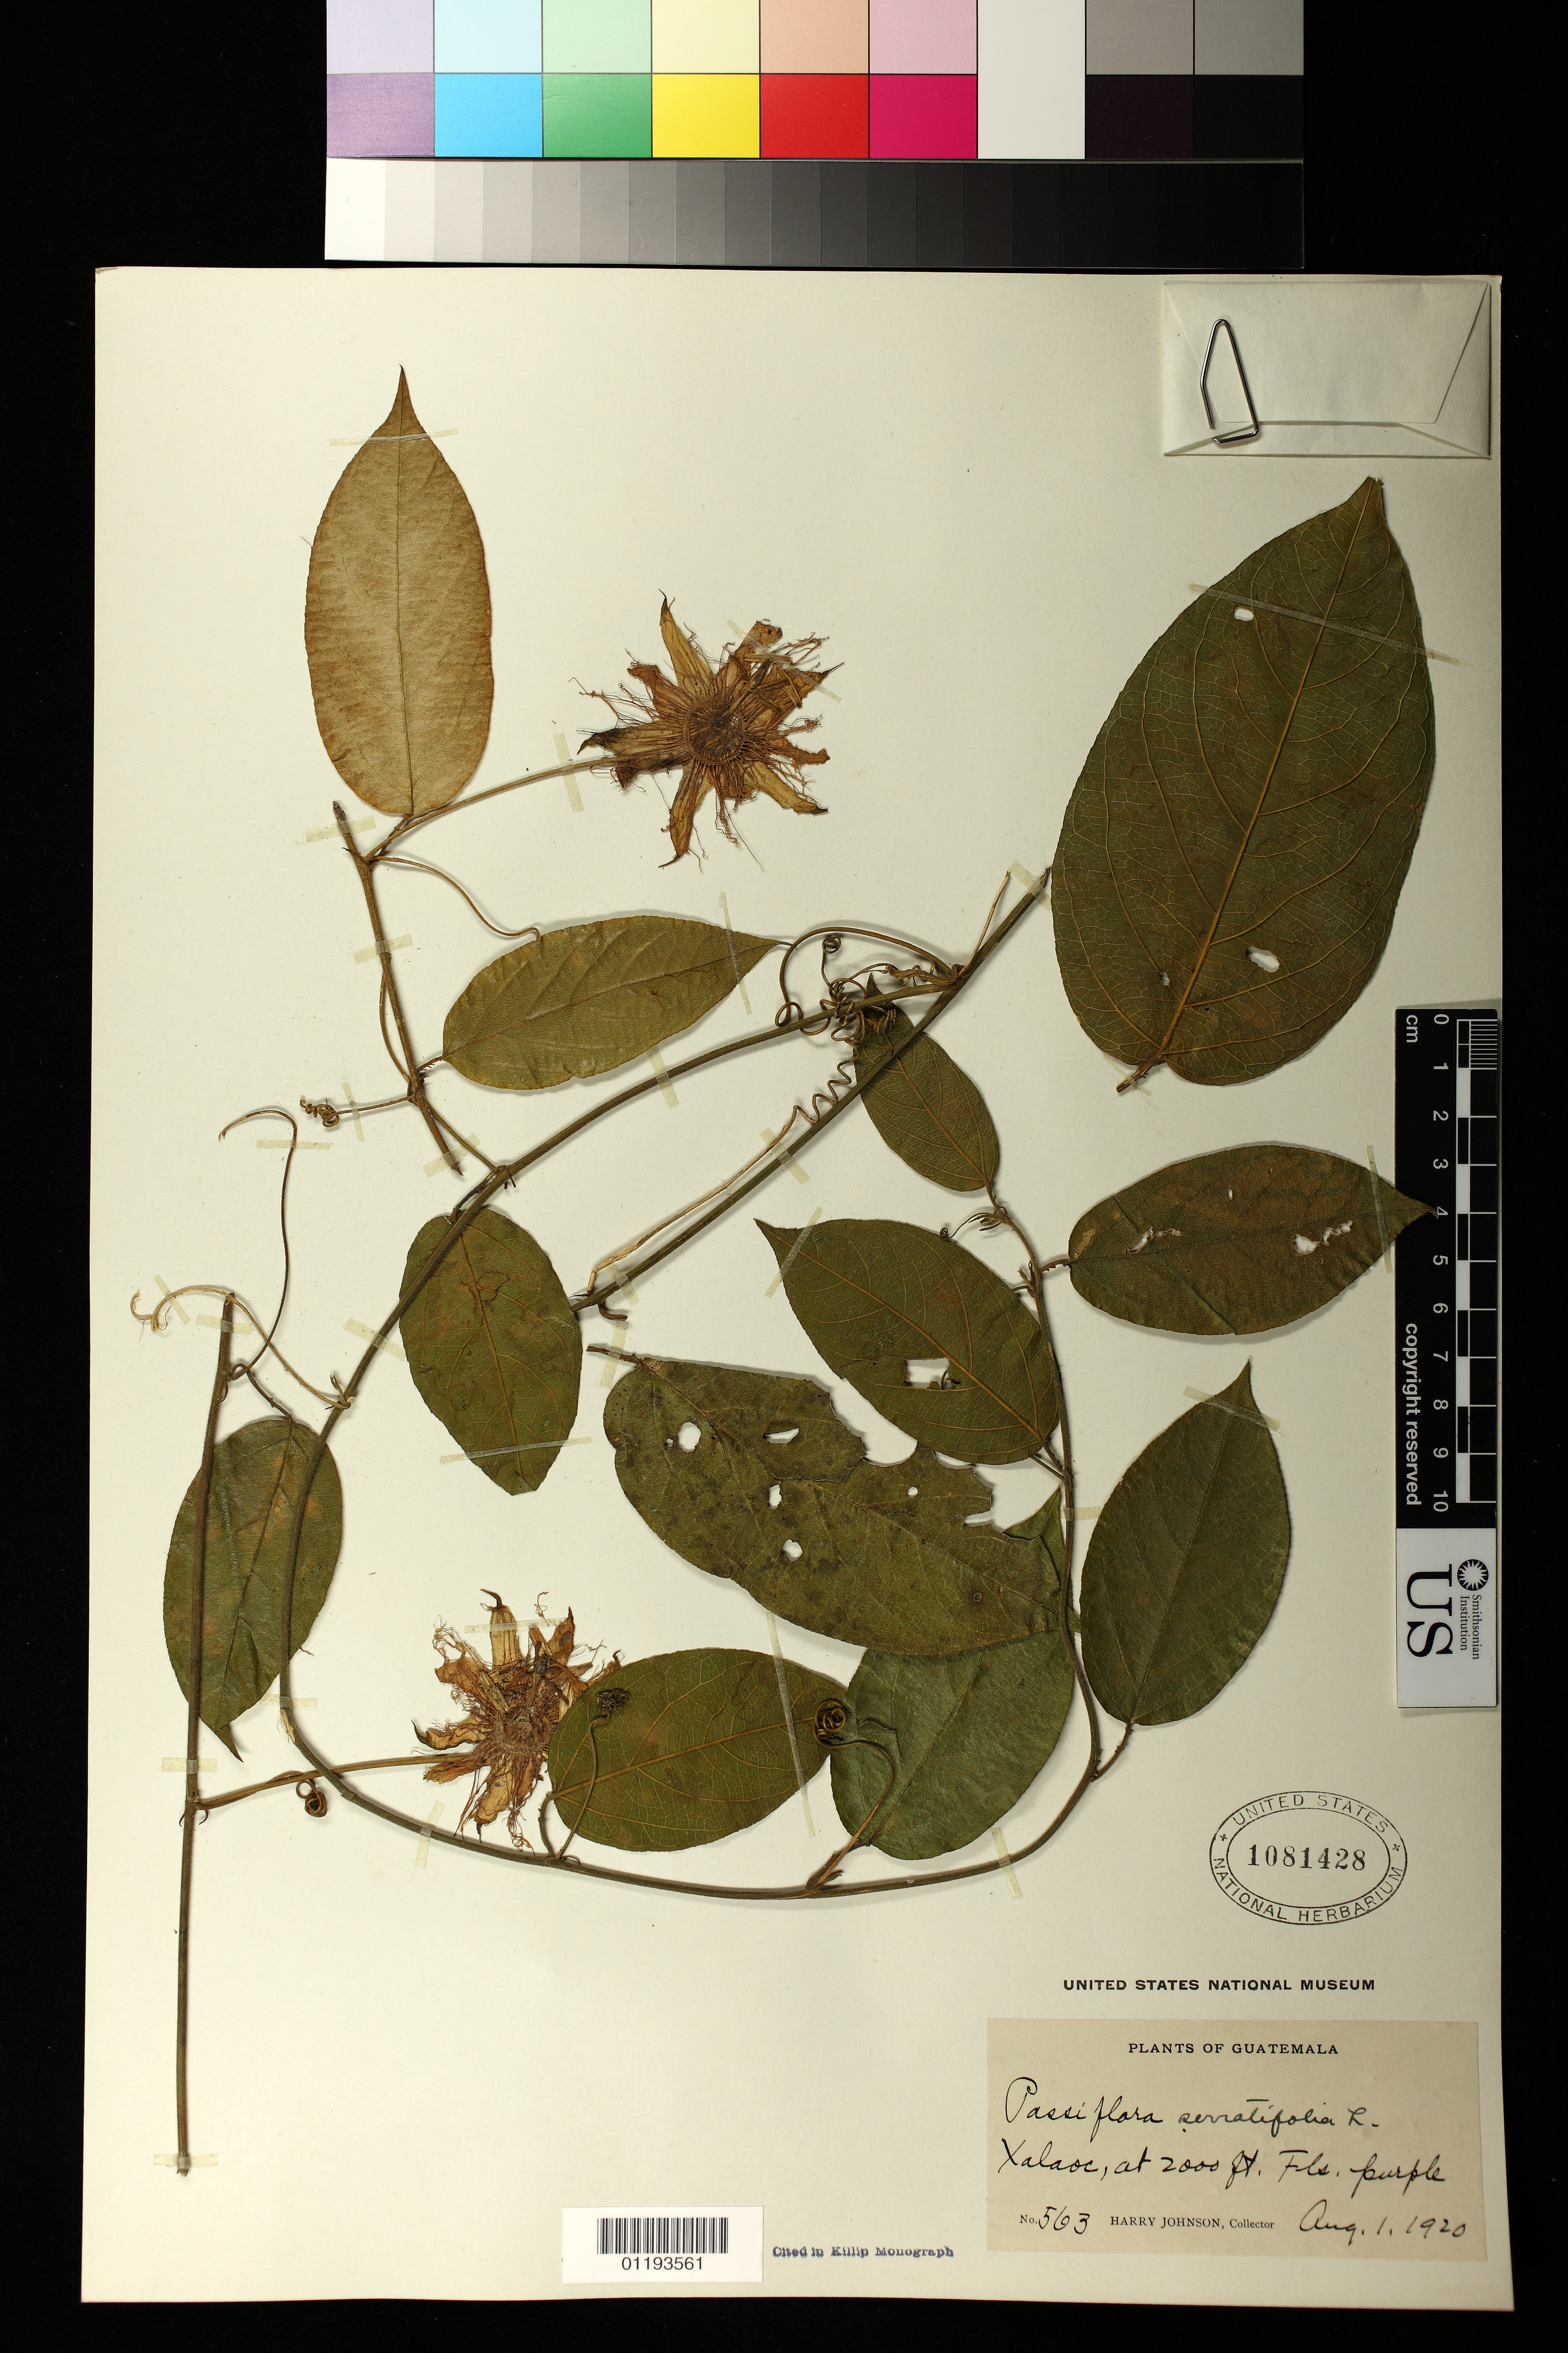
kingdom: Plantae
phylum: Tracheophyta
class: Magnoliopsida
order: Malpighiales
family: Passifloraceae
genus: Passiflora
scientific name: Passiflora serratifolia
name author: L.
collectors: H. Johnson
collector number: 563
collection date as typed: Aug 1 1920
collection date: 1920-08-01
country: Guatemala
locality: Xalaoc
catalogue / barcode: US 1081428